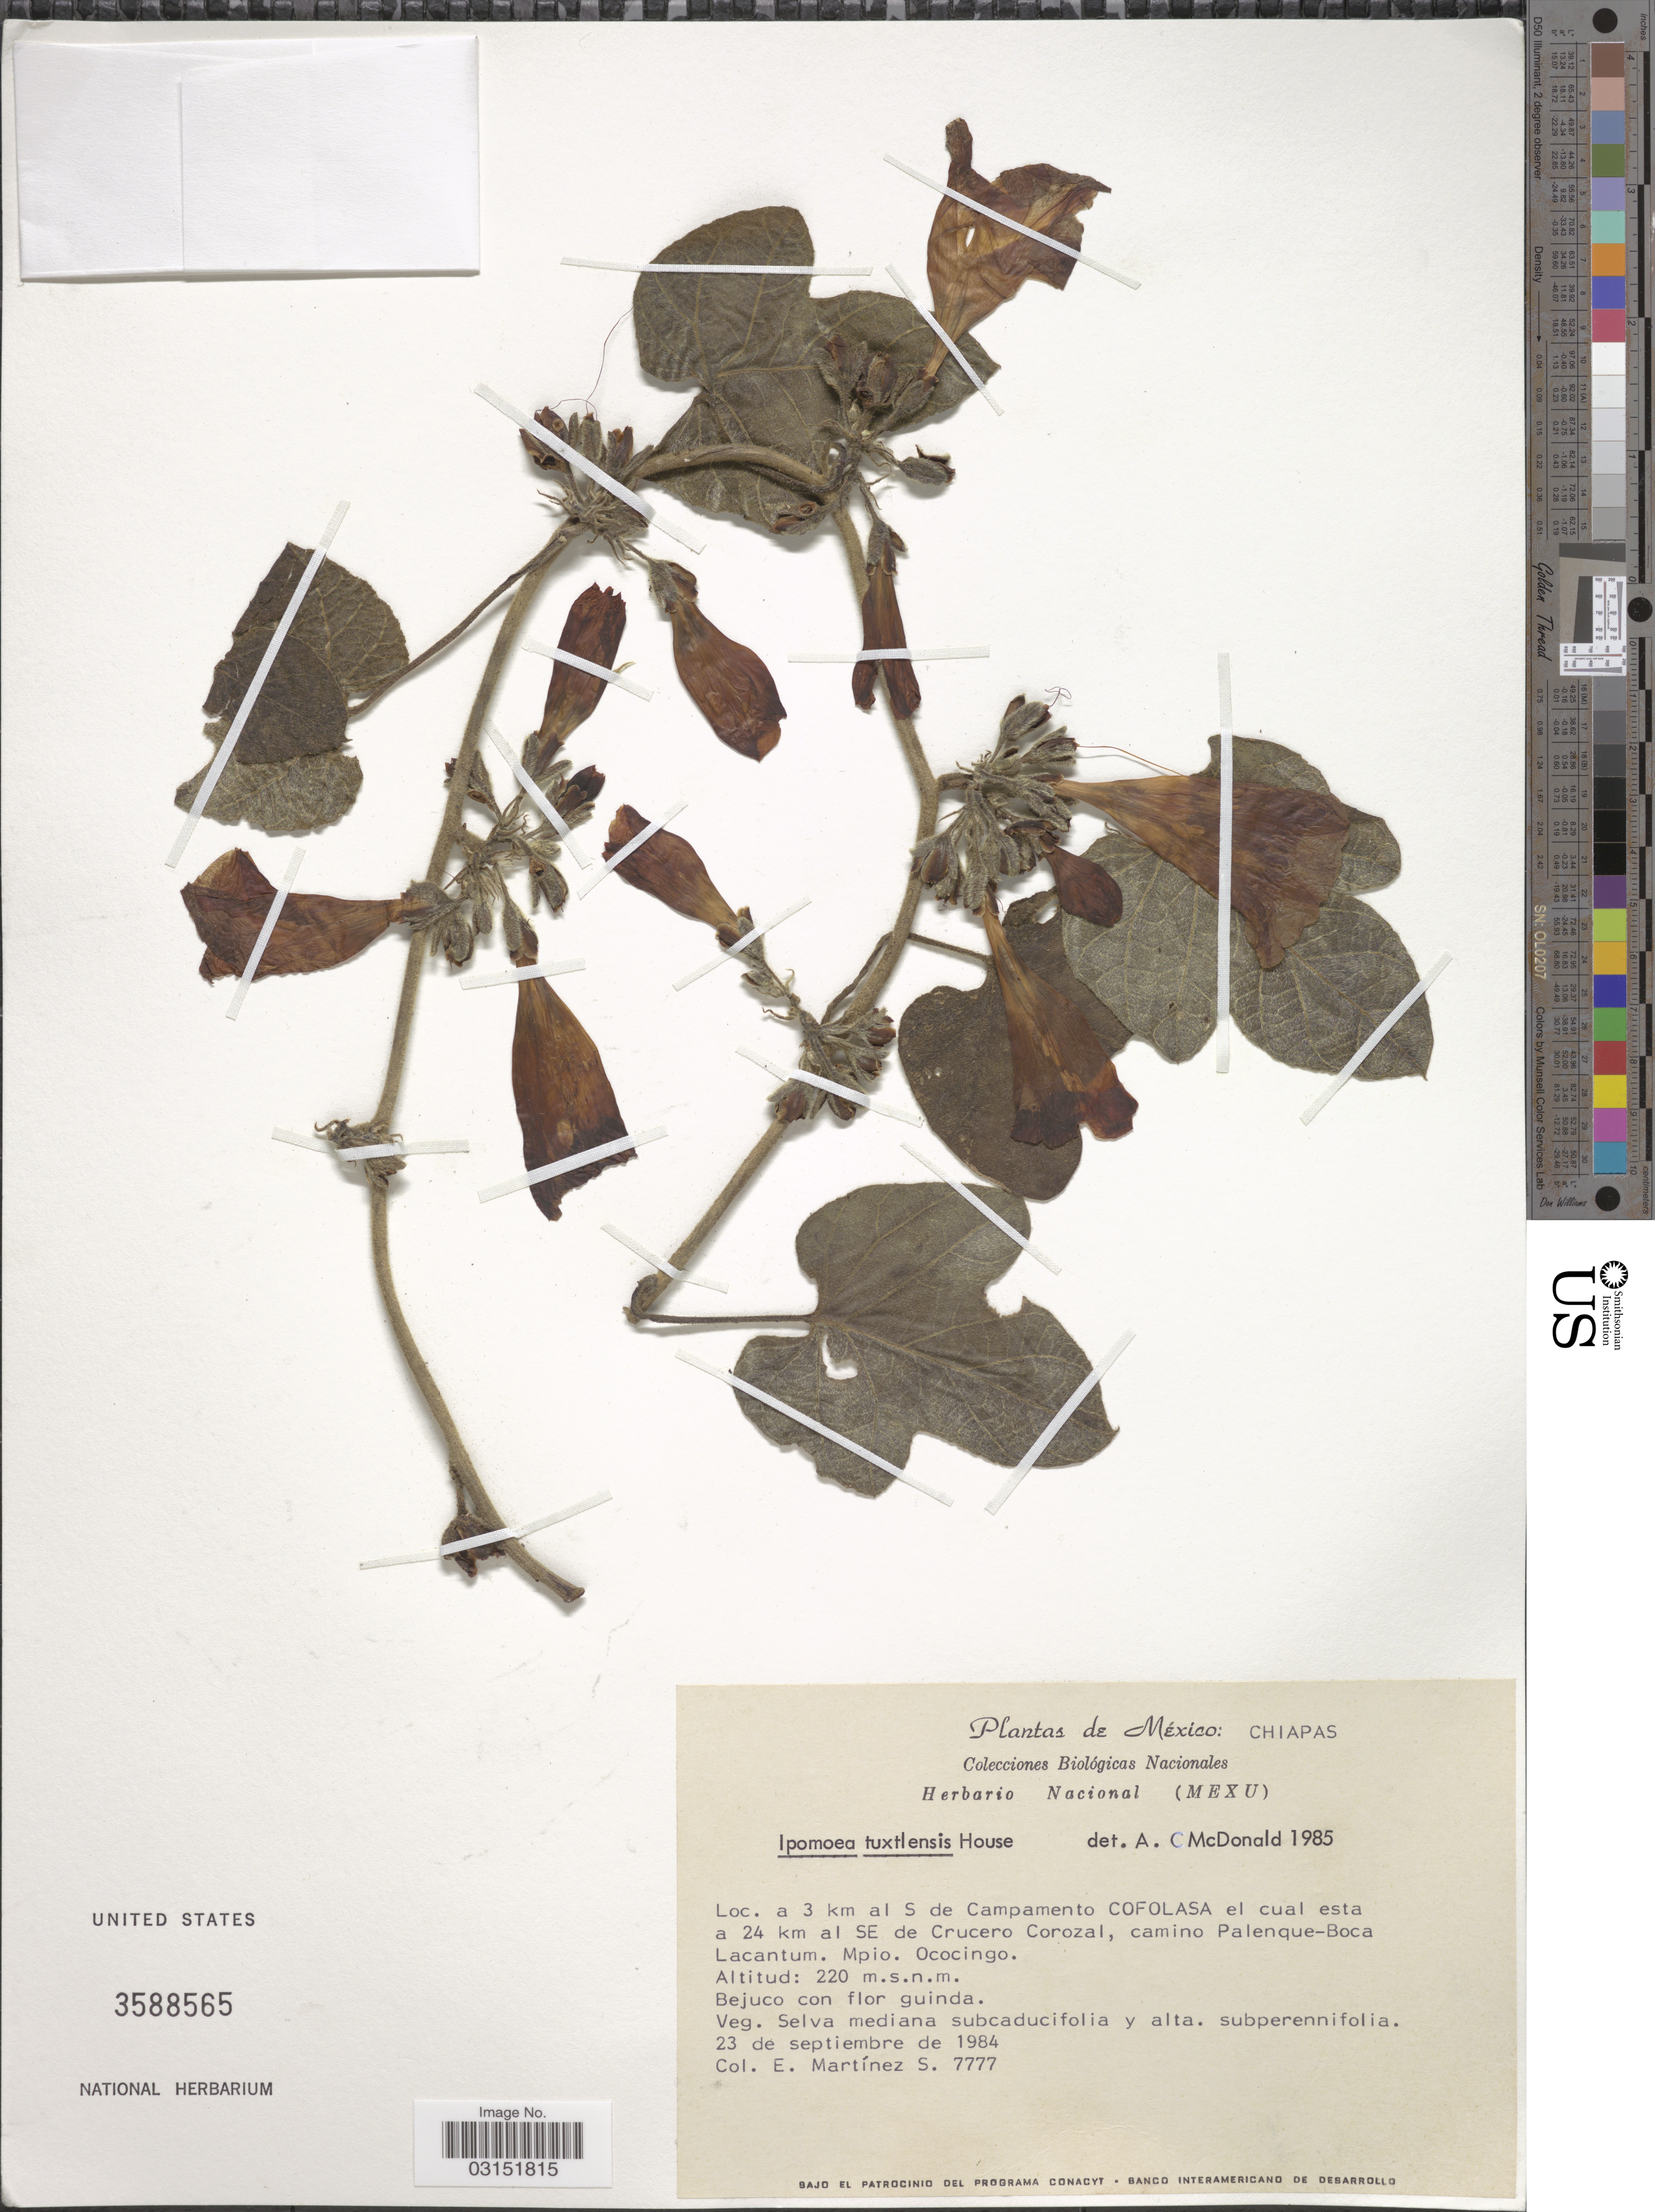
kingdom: Plantae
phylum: Tracheophyta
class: Magnoliopsida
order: Solanales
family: Convolvulaceae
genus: Ipomoea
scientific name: Ipomoea tuxtlensis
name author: House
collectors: E. M. Martínez S.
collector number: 7777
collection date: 1984-09-23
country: Mexico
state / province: Chiapas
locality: A 3 km al S de Campamento COFOLASA el cual esta a 24 km al SE de Crucero Corozal, camino Palenque-Boca Lacantum. Mpio. Ococingo.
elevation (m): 220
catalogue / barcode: US 3588565